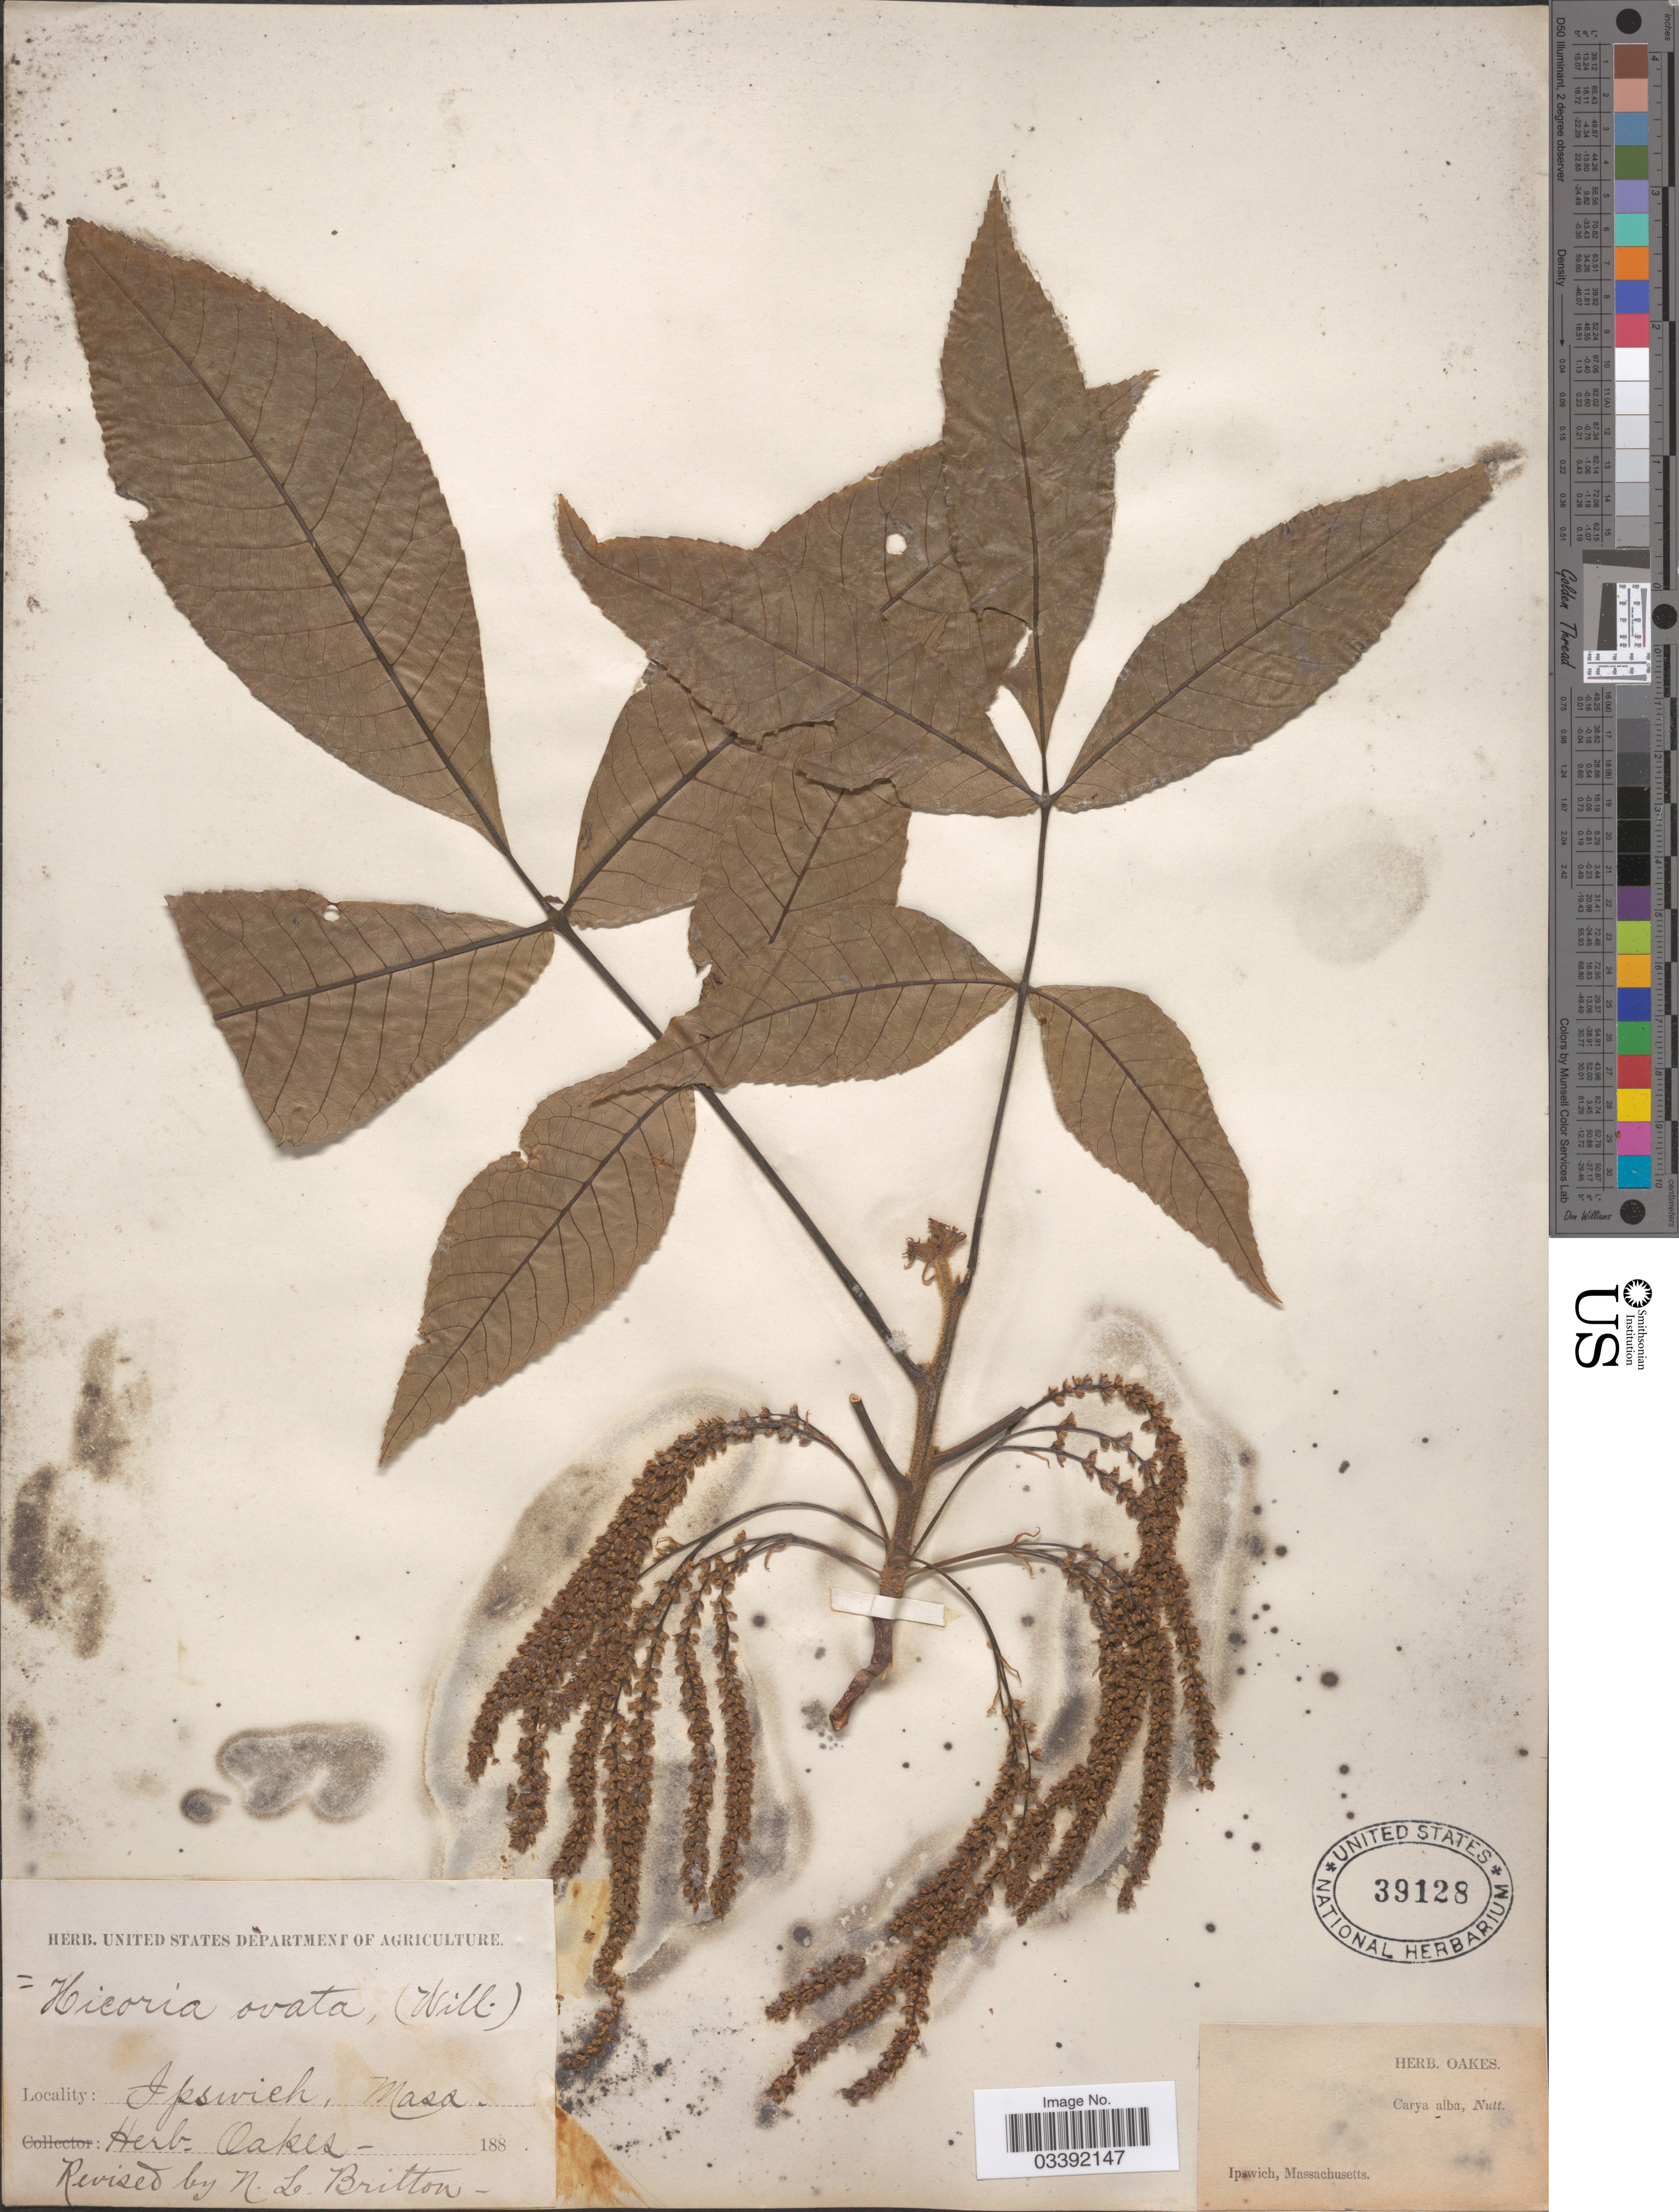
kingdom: Plantae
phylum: Tracheophyta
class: Magnoliopsida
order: Fagales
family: Juglandaceae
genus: Carya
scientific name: Carya ovata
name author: (Mill.) K. Koch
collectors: ex herb. Oakes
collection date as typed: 188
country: United States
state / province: Massachusetts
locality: Ipswich.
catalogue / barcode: US 39128